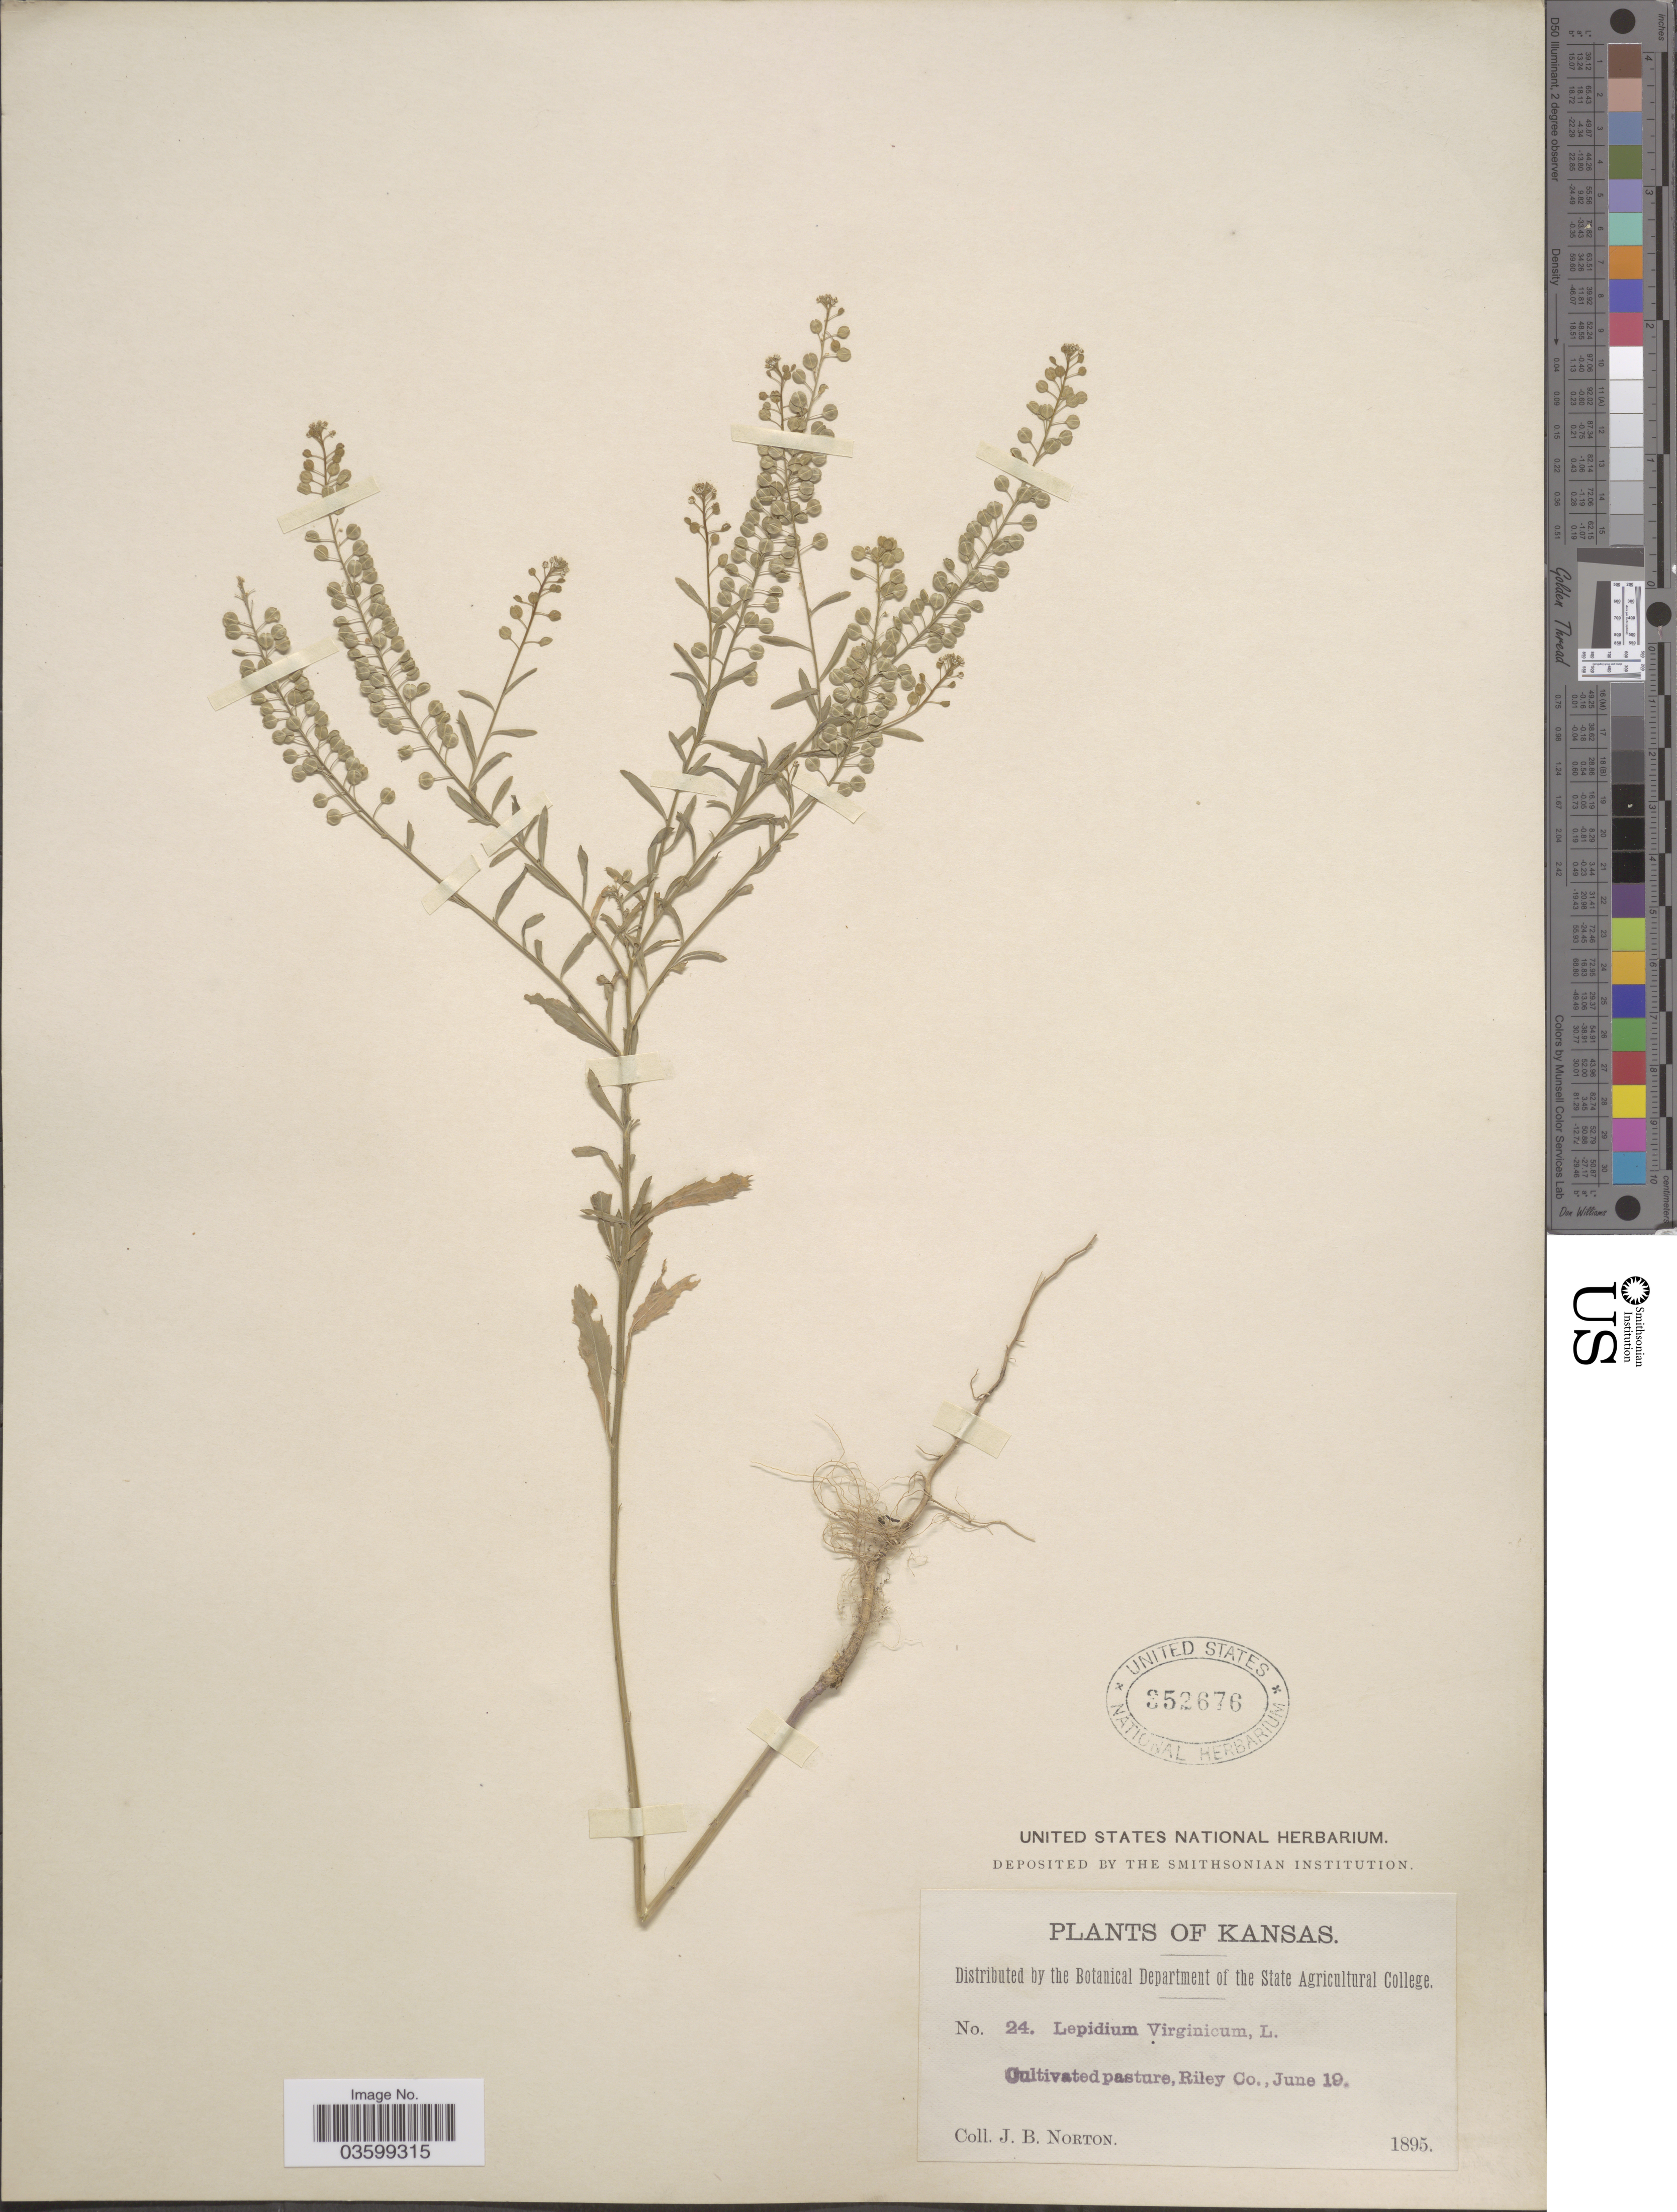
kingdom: Plantae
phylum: Tracheophyta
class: Magnoliopsida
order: Brassicales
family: Brassicaceae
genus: Lepidium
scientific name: Lepidium virginicum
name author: L.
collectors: J. B. Norton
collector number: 24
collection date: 1895-06-19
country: United States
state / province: Kansas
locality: Riley Co.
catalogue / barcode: US 352676